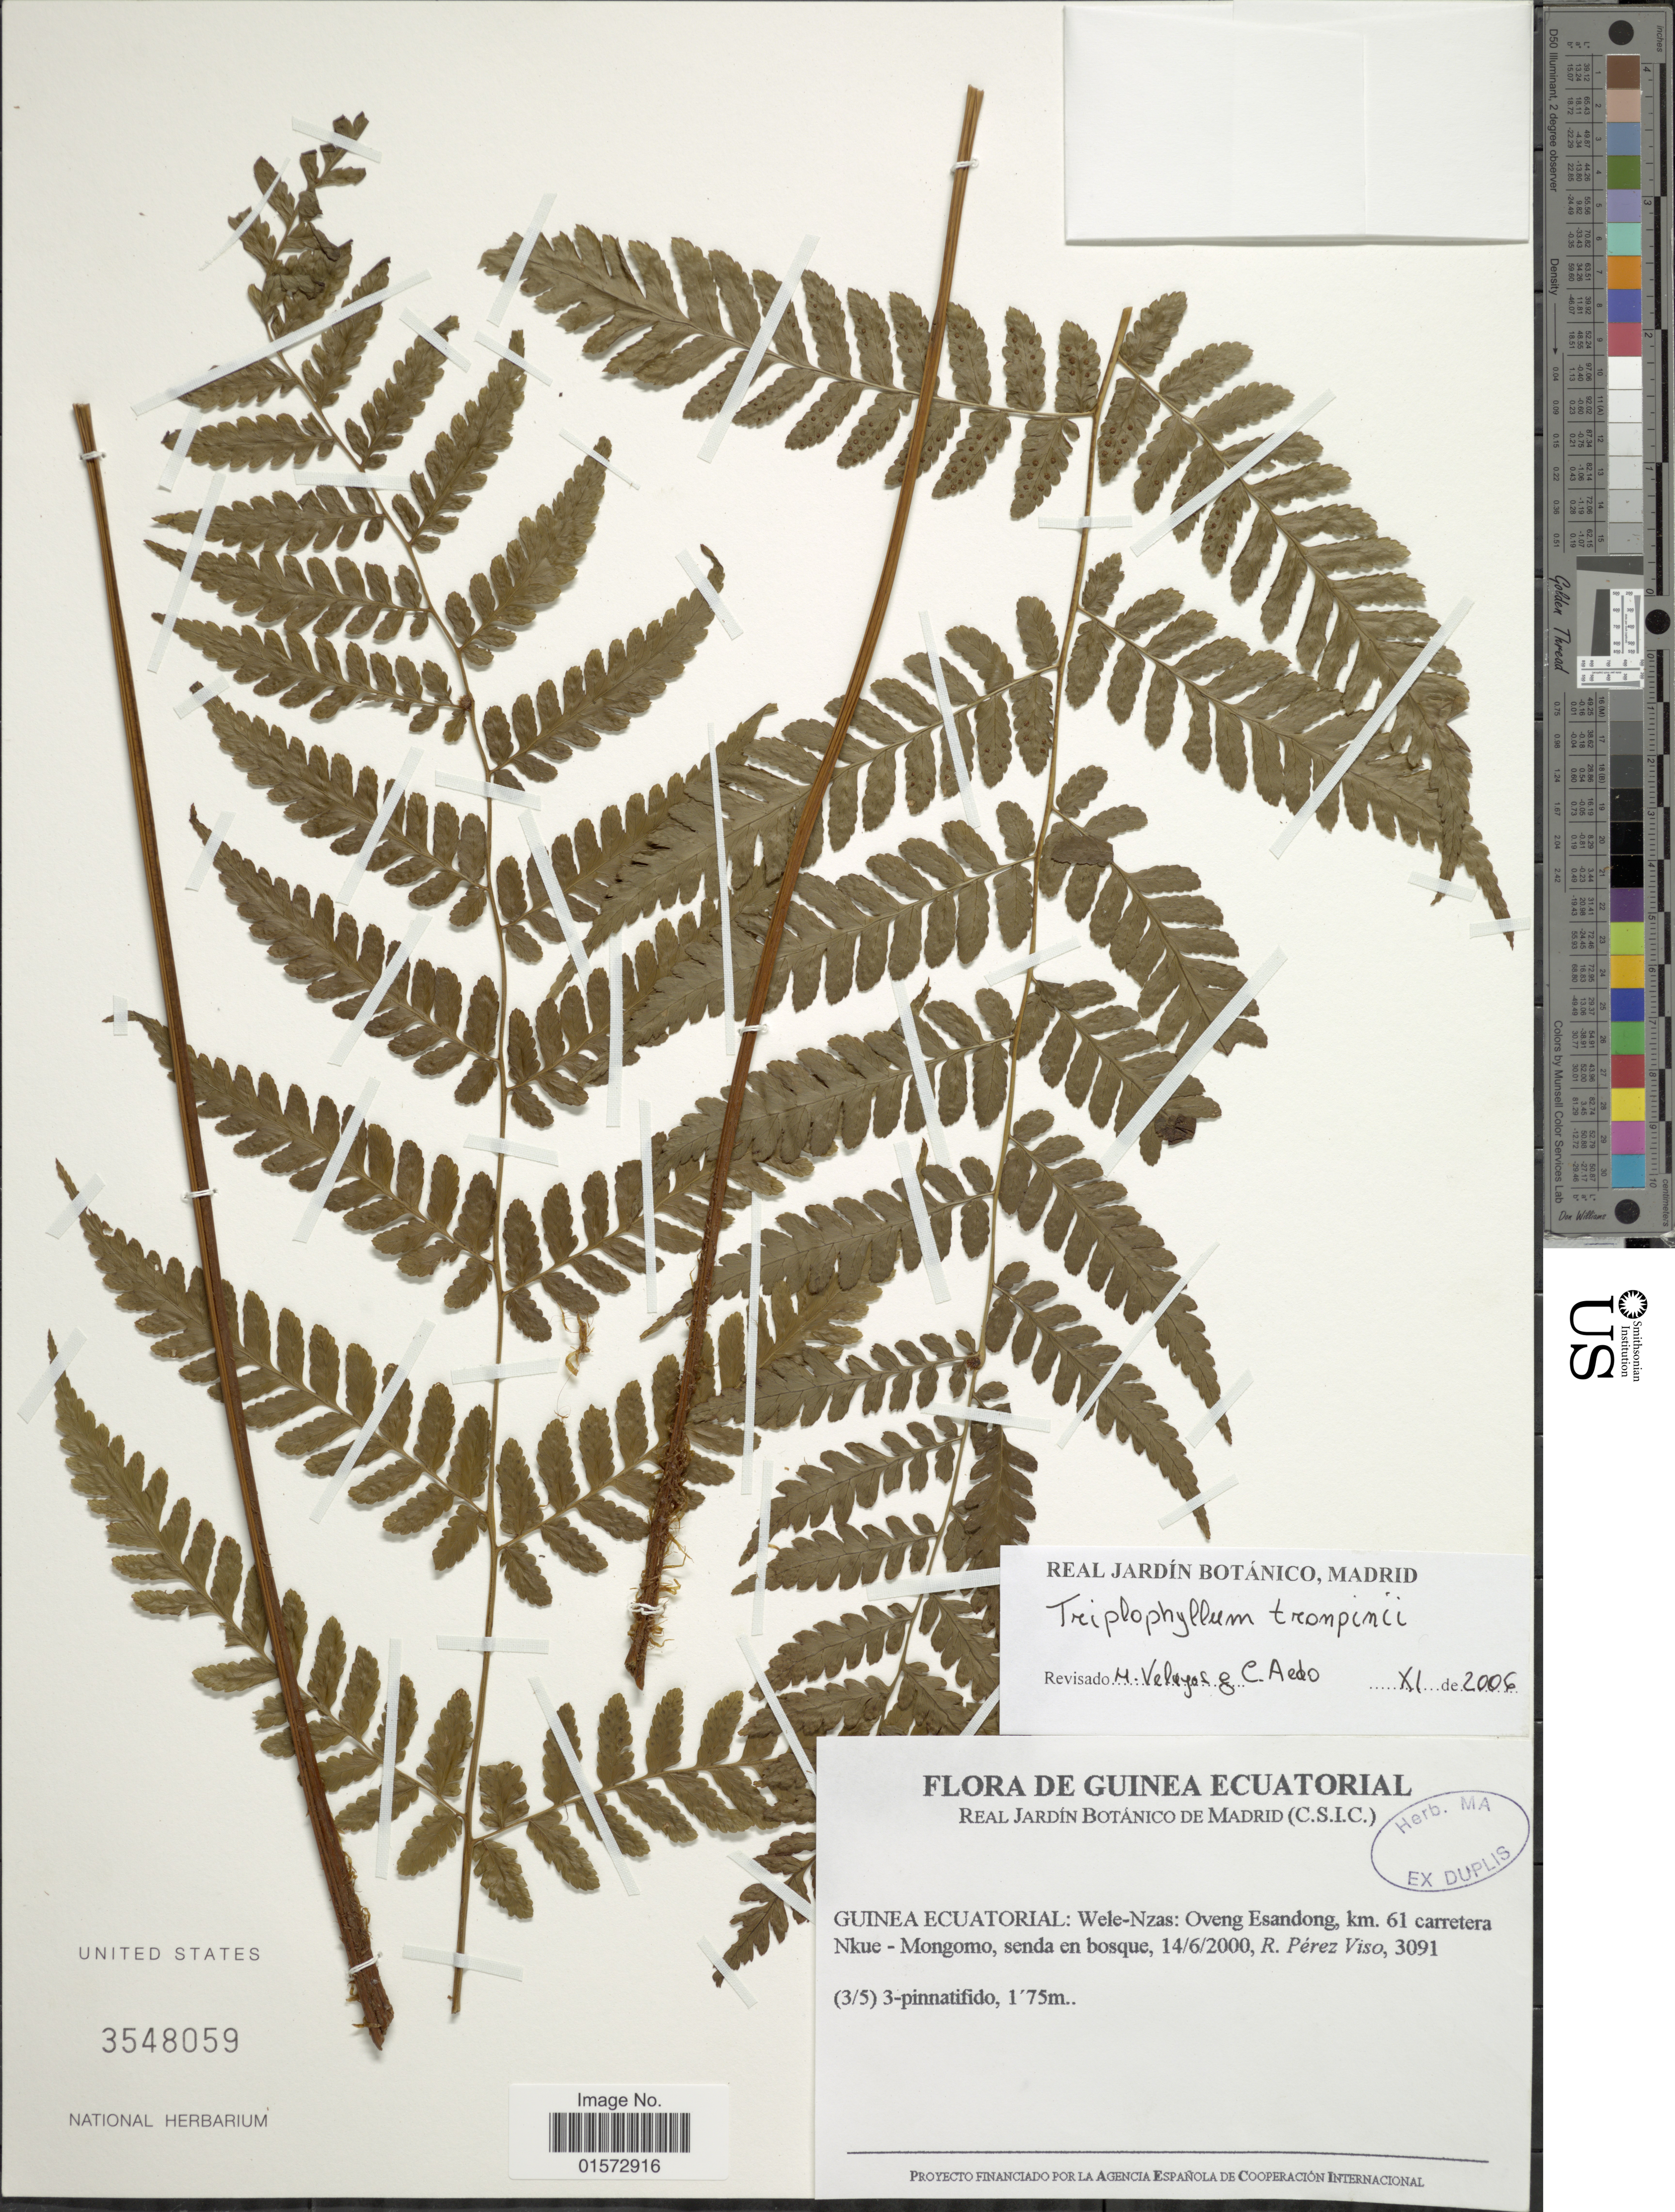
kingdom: Plantae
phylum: Tracheophyta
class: Polypodiopsida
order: Polypodiales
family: Tectariaceae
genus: Triplophyllum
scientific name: Triplophyllum troupinii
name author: (Pic. Serm.)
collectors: R. Perez Viso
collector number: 3091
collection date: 2000-06-14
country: Equatorial Guinea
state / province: Wele-Nzas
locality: Oveng Esandong, km. 61 carretera Nkue - Mongomo, senda en bosque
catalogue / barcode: US 3548059